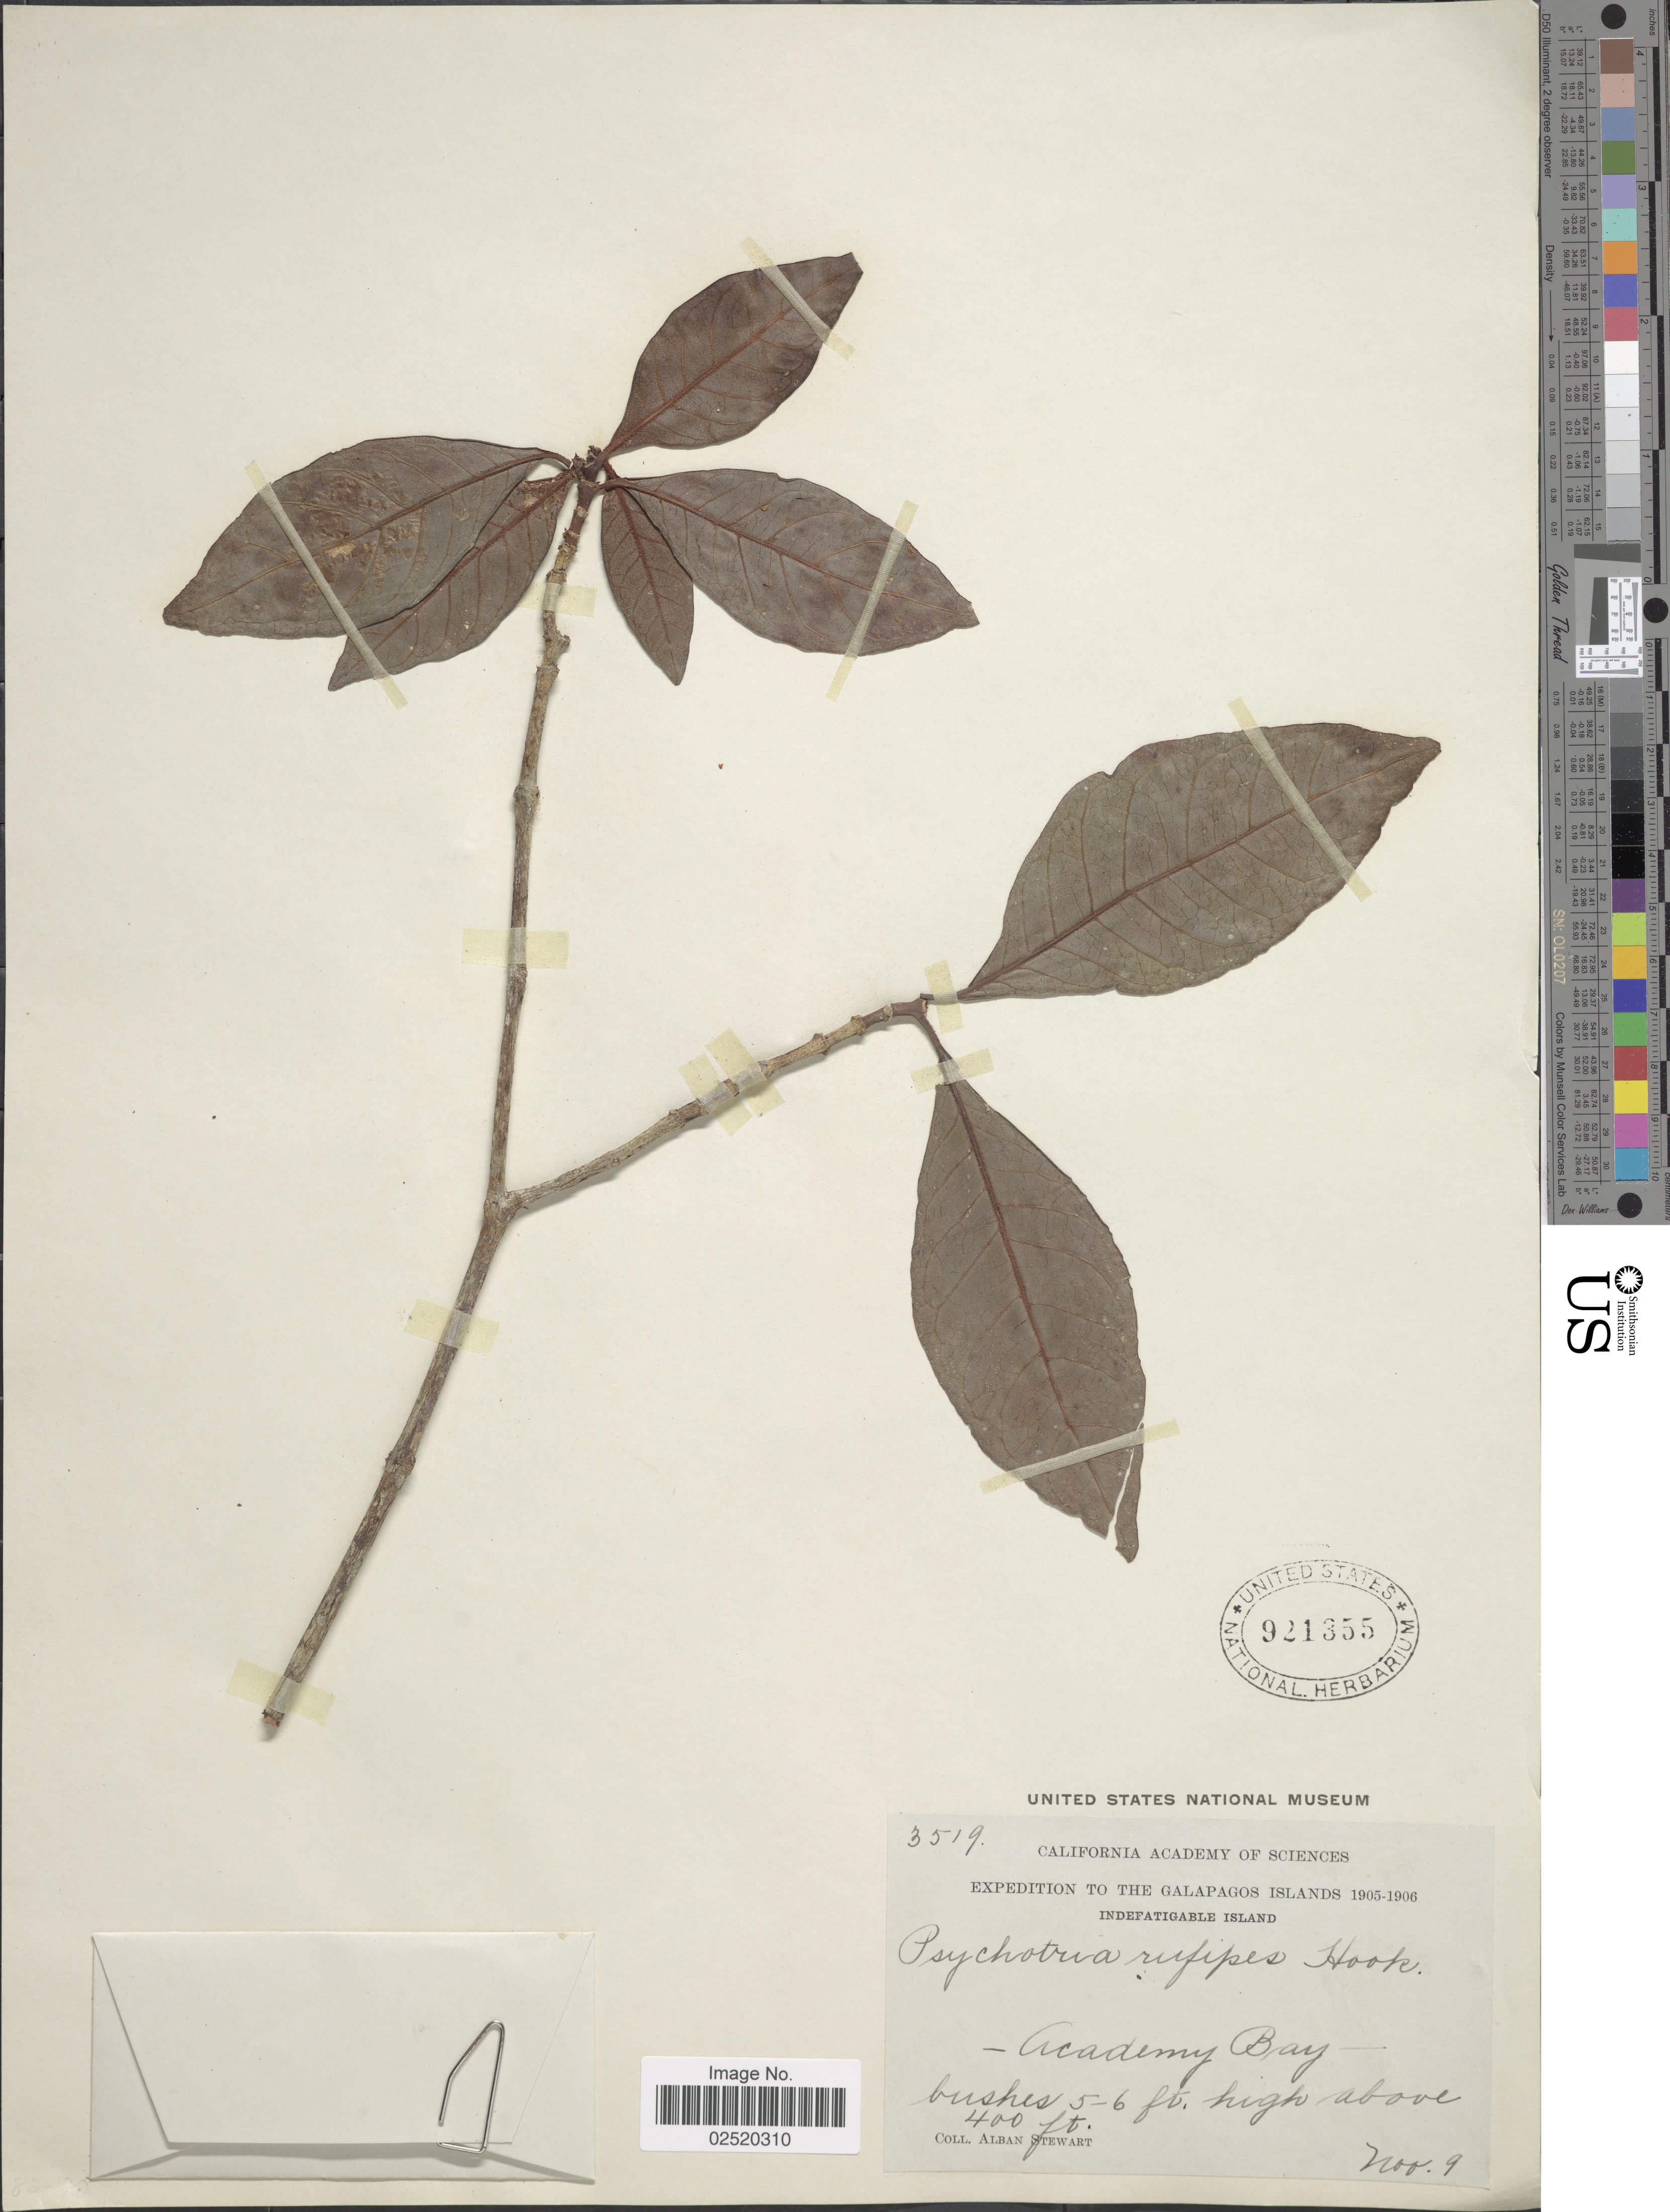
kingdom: Plantae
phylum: Tracheophyta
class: Magnoliopsida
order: Gentianales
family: Rubiaceae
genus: Psychotria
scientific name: Psychotria rufipes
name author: Hook. f.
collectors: A. Stewart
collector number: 3519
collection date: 1905-11-09/1906-11-09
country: Ecuador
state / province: Colón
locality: The Galapagos Islands, Indefatigable Island, Academy Bay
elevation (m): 122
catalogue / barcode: US 921355